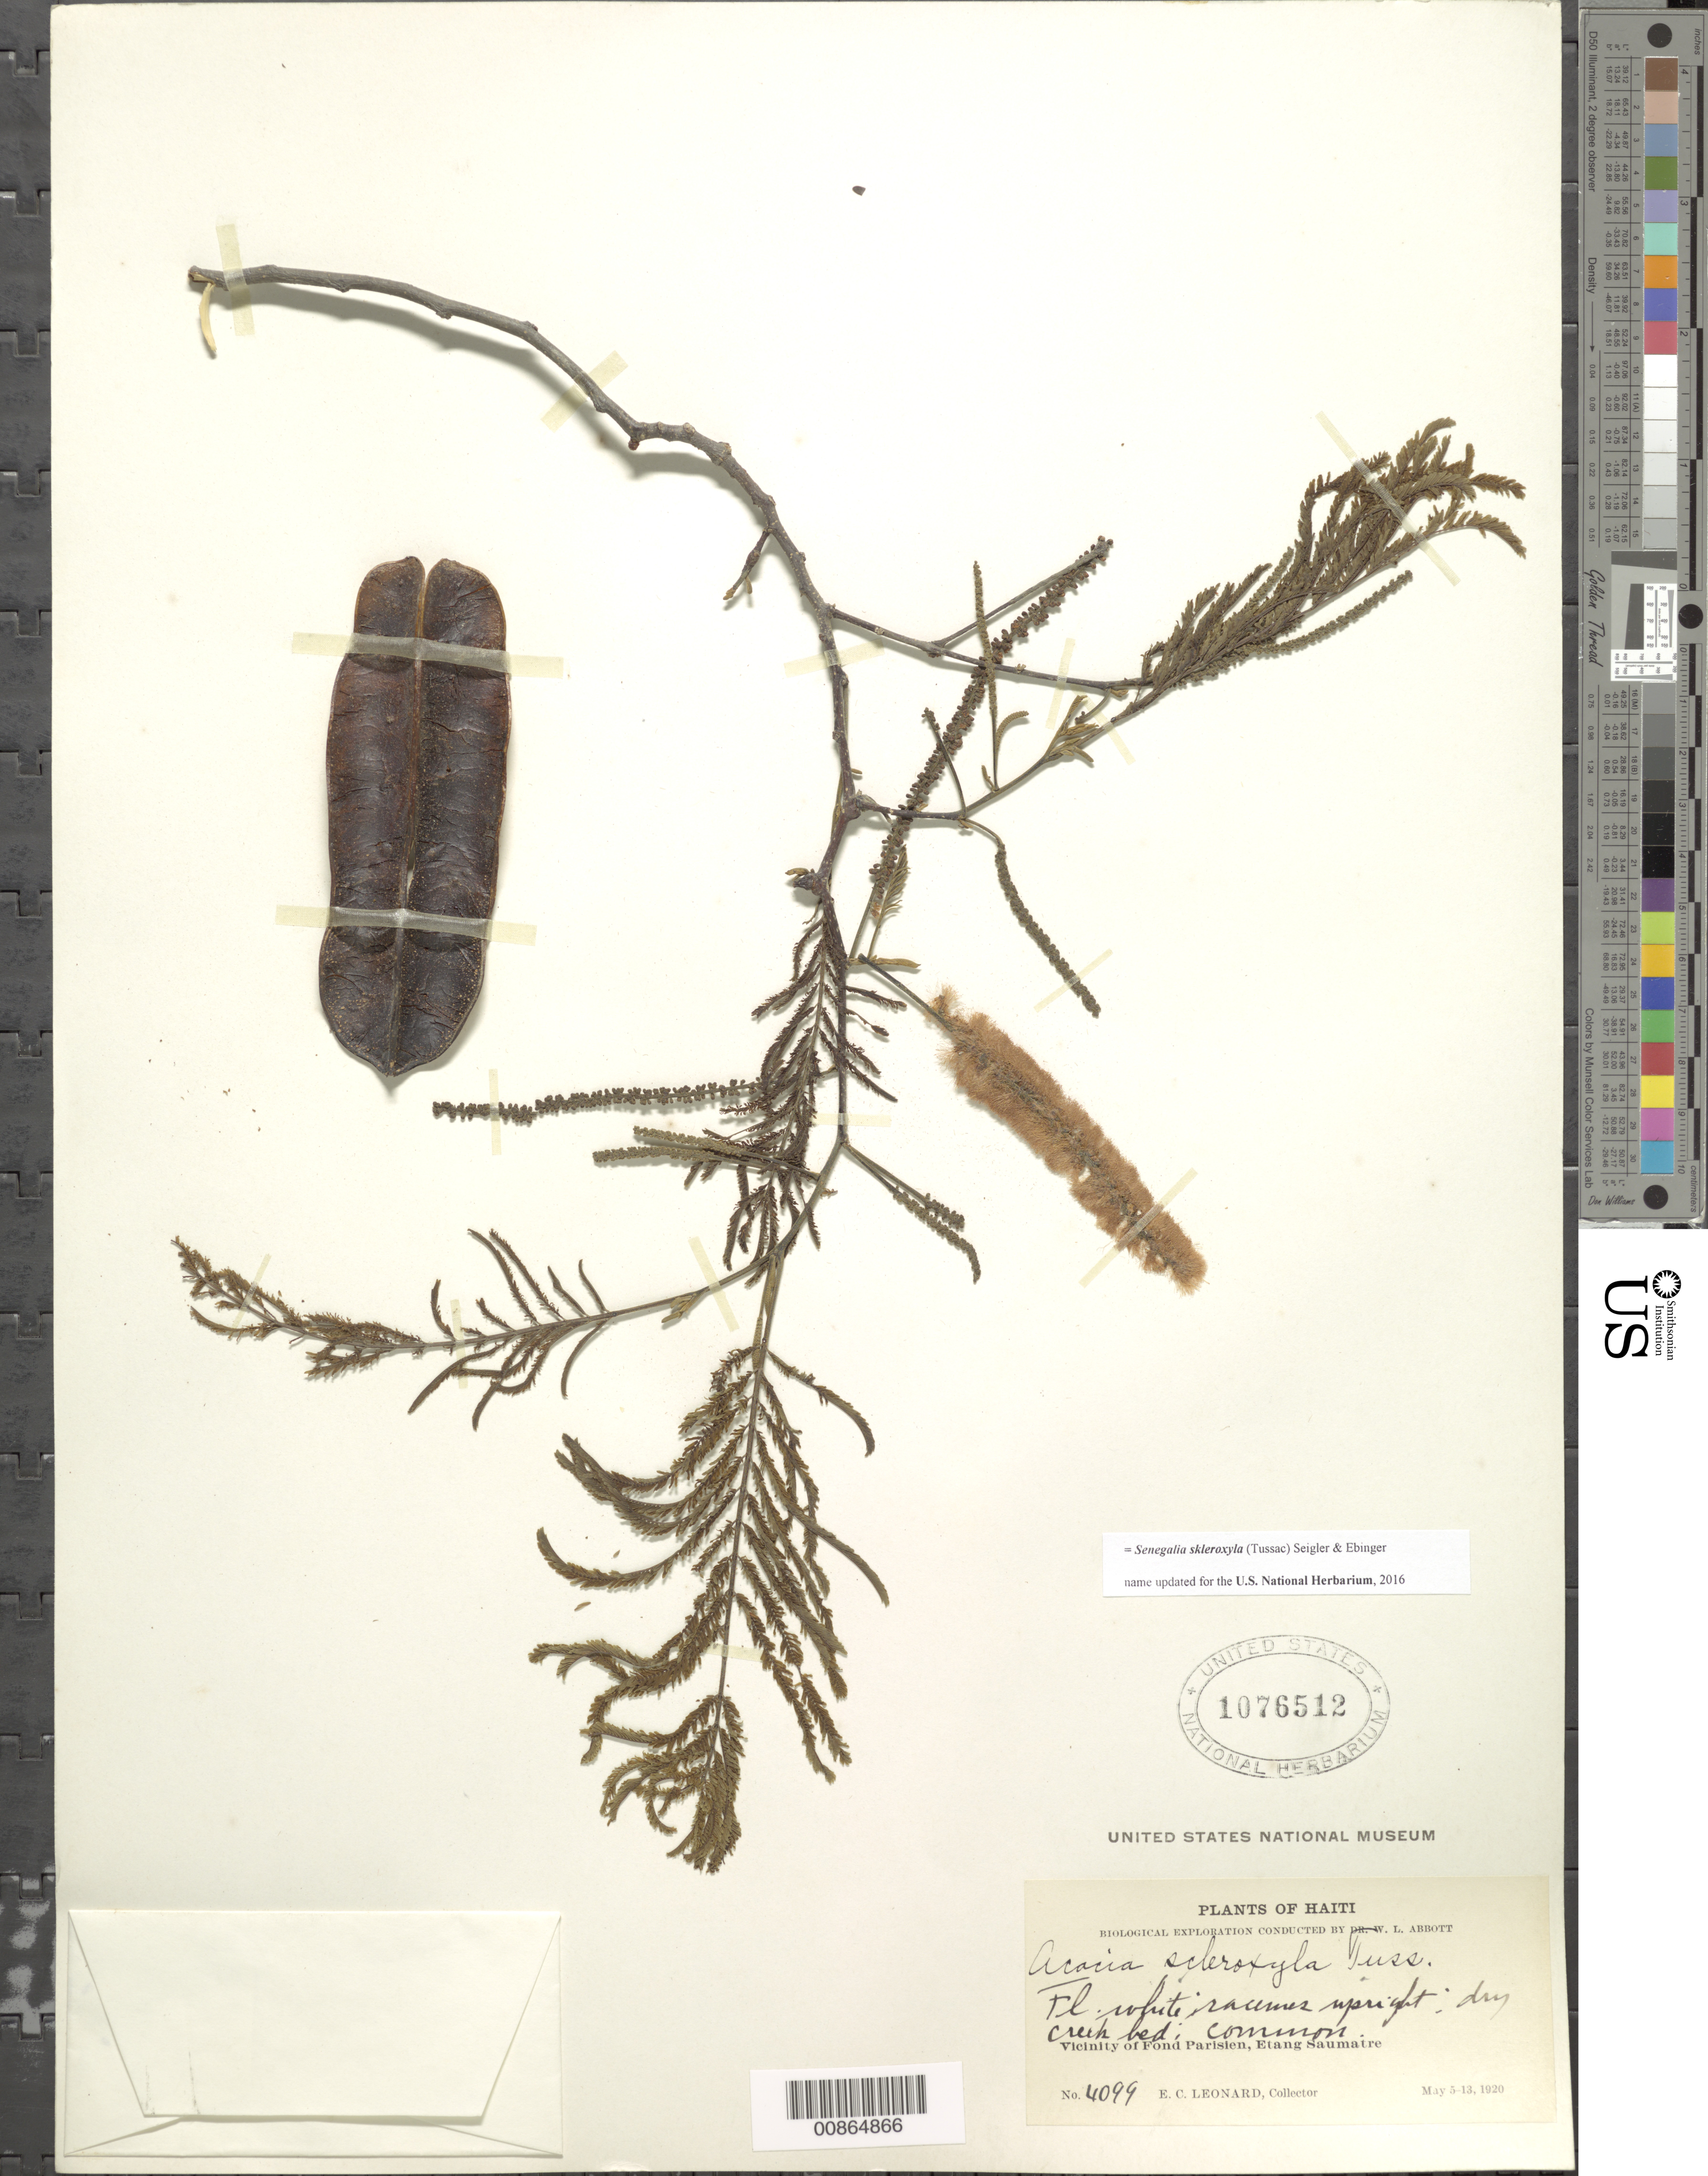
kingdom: Plantae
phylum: Tracheophyta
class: Magnoliopsida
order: Fabales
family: Fabaceae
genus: Parasenegalia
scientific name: Parasenegalia skleroxyla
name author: (Tussac) Seigler & Ebinger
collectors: E. C. Leonard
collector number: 4099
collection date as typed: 05 May 1920 to 13 May 1920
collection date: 1920-05-05/1920-05-13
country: Haiti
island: Hispaniola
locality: Vicinity of Fond Parisien, Etang Saumatre.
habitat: Dry creek bed.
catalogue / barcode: US 1076512